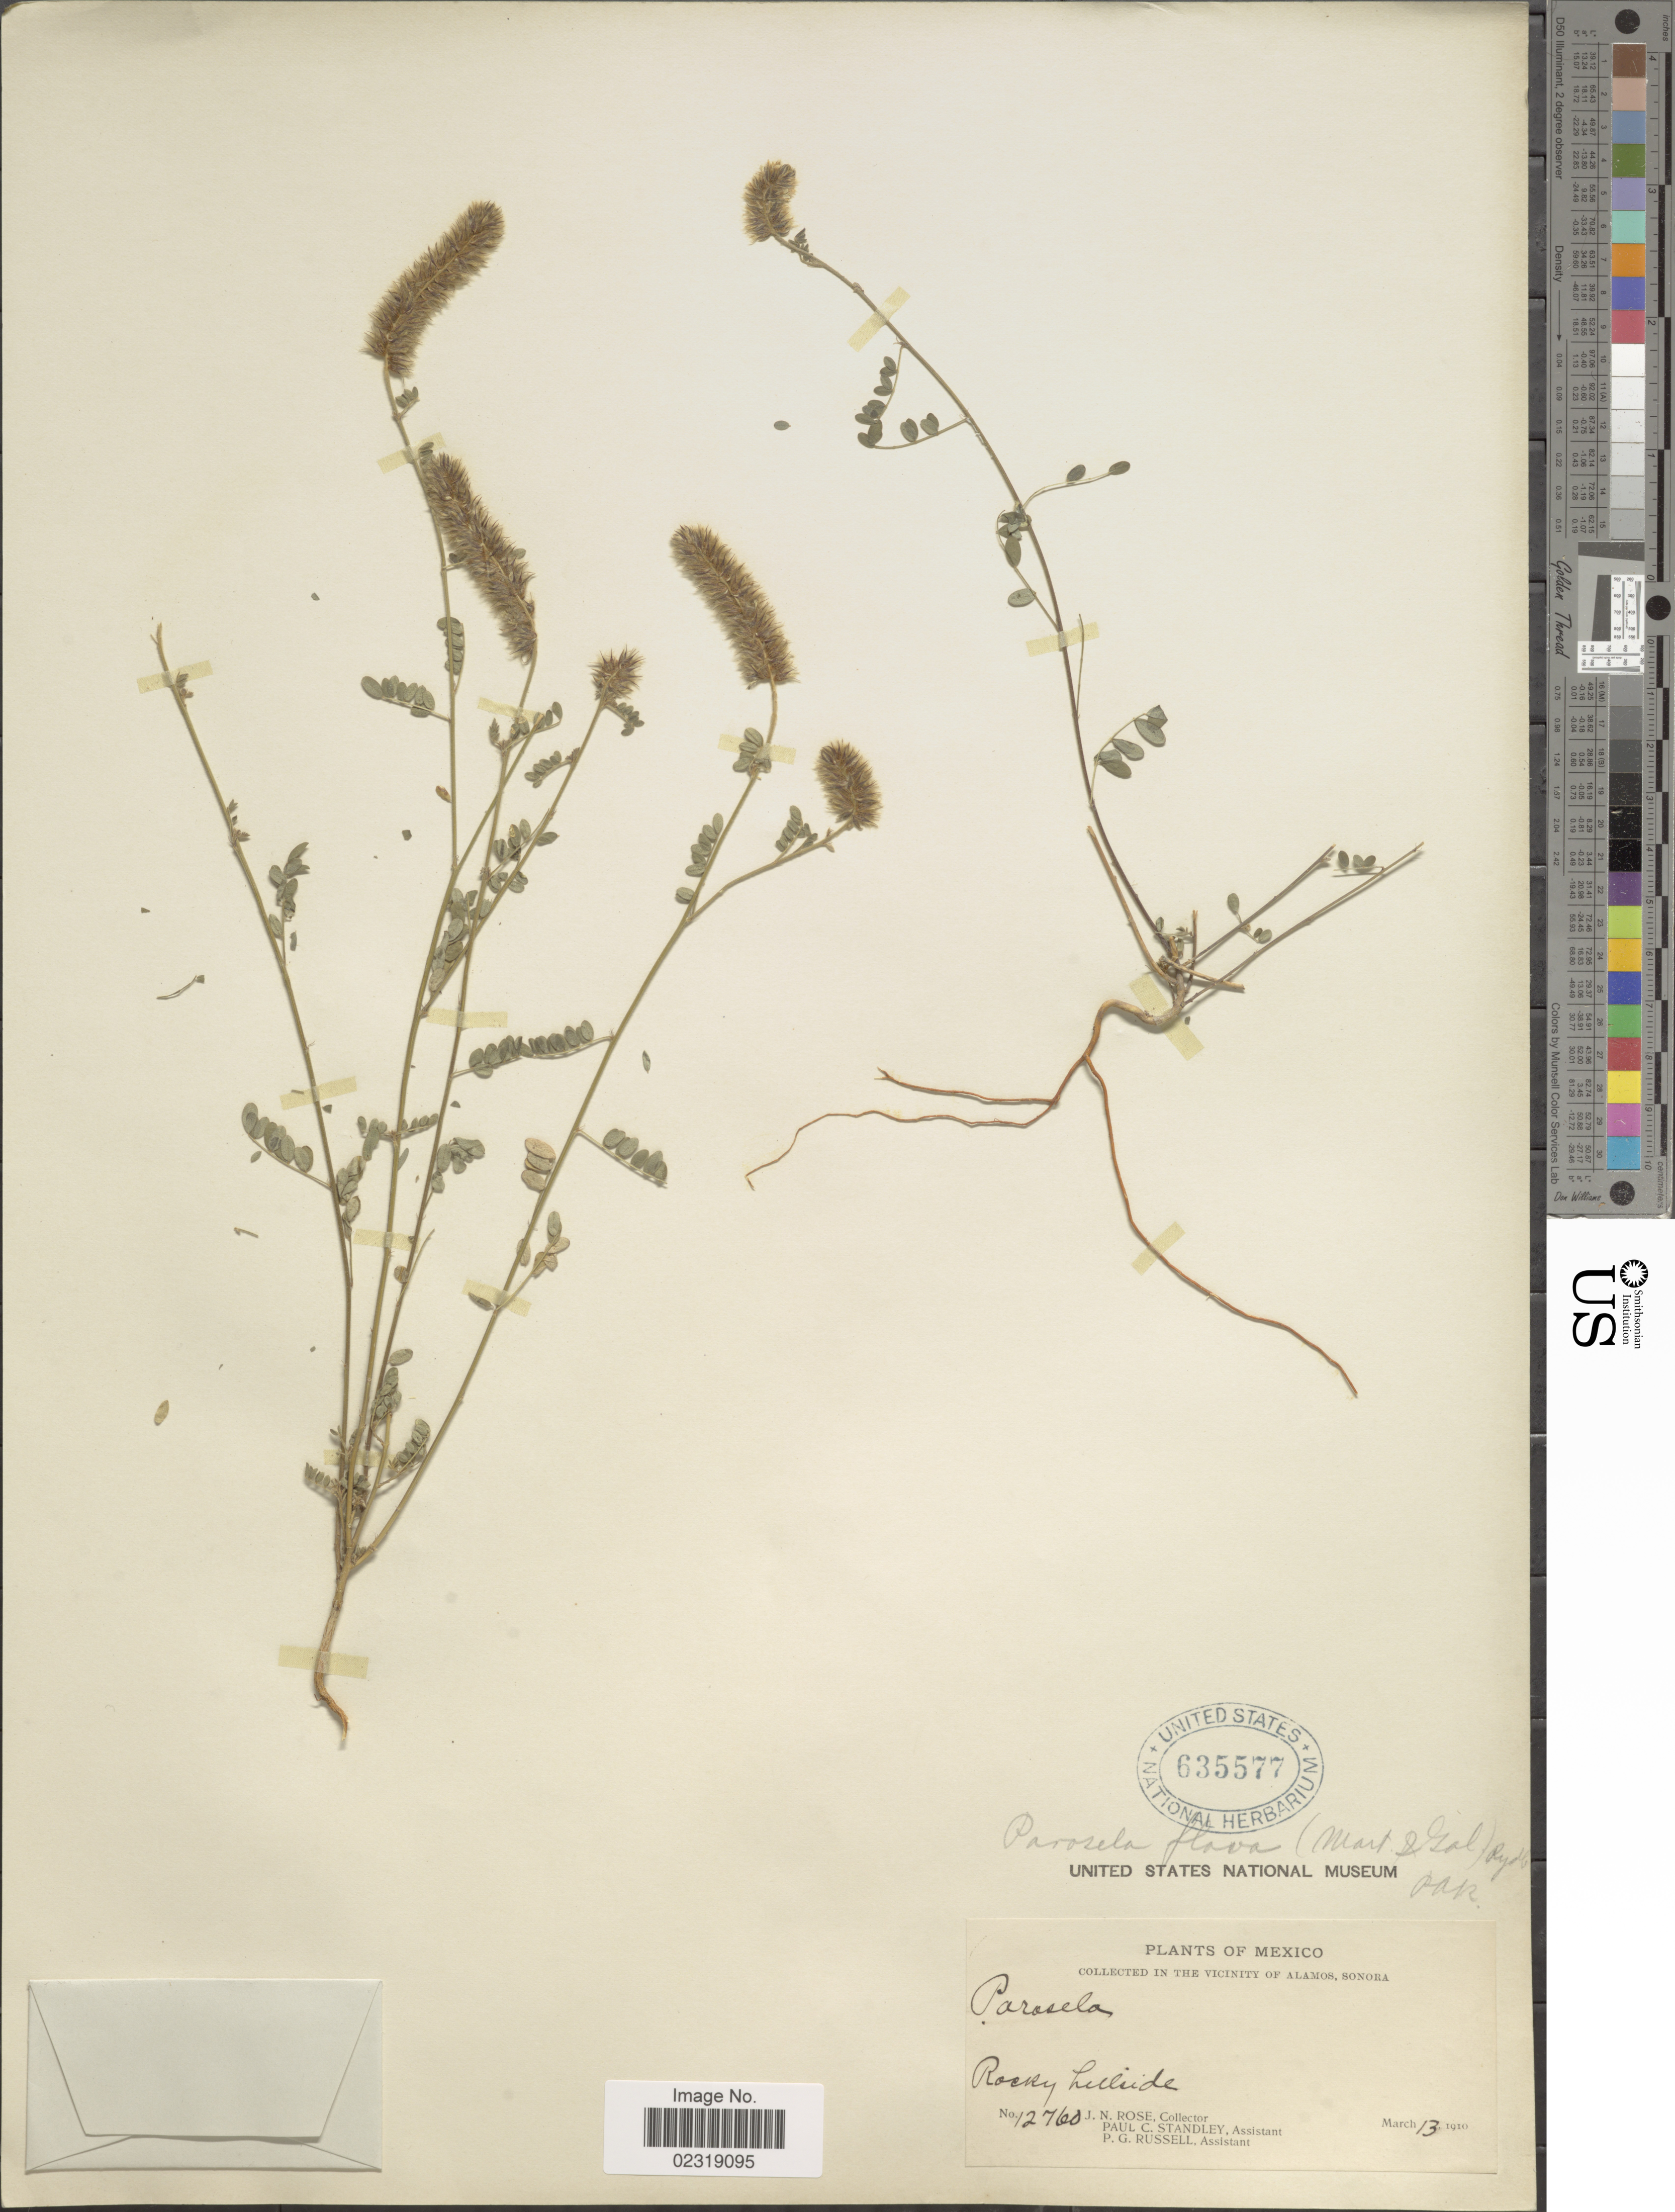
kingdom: Plantae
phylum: Tracheophyta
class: Magnoliopsida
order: Fabales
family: Fabaceae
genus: Dalea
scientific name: Dalea elata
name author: Hook. & Arn.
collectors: J. N. Rose, P. C. Standley & P. G. Russell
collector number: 12760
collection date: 1910-03-13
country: Mexico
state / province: Sonora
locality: Mexico, In the vicinity of Alamos, Sonora, Rocky hillside.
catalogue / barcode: US 635577